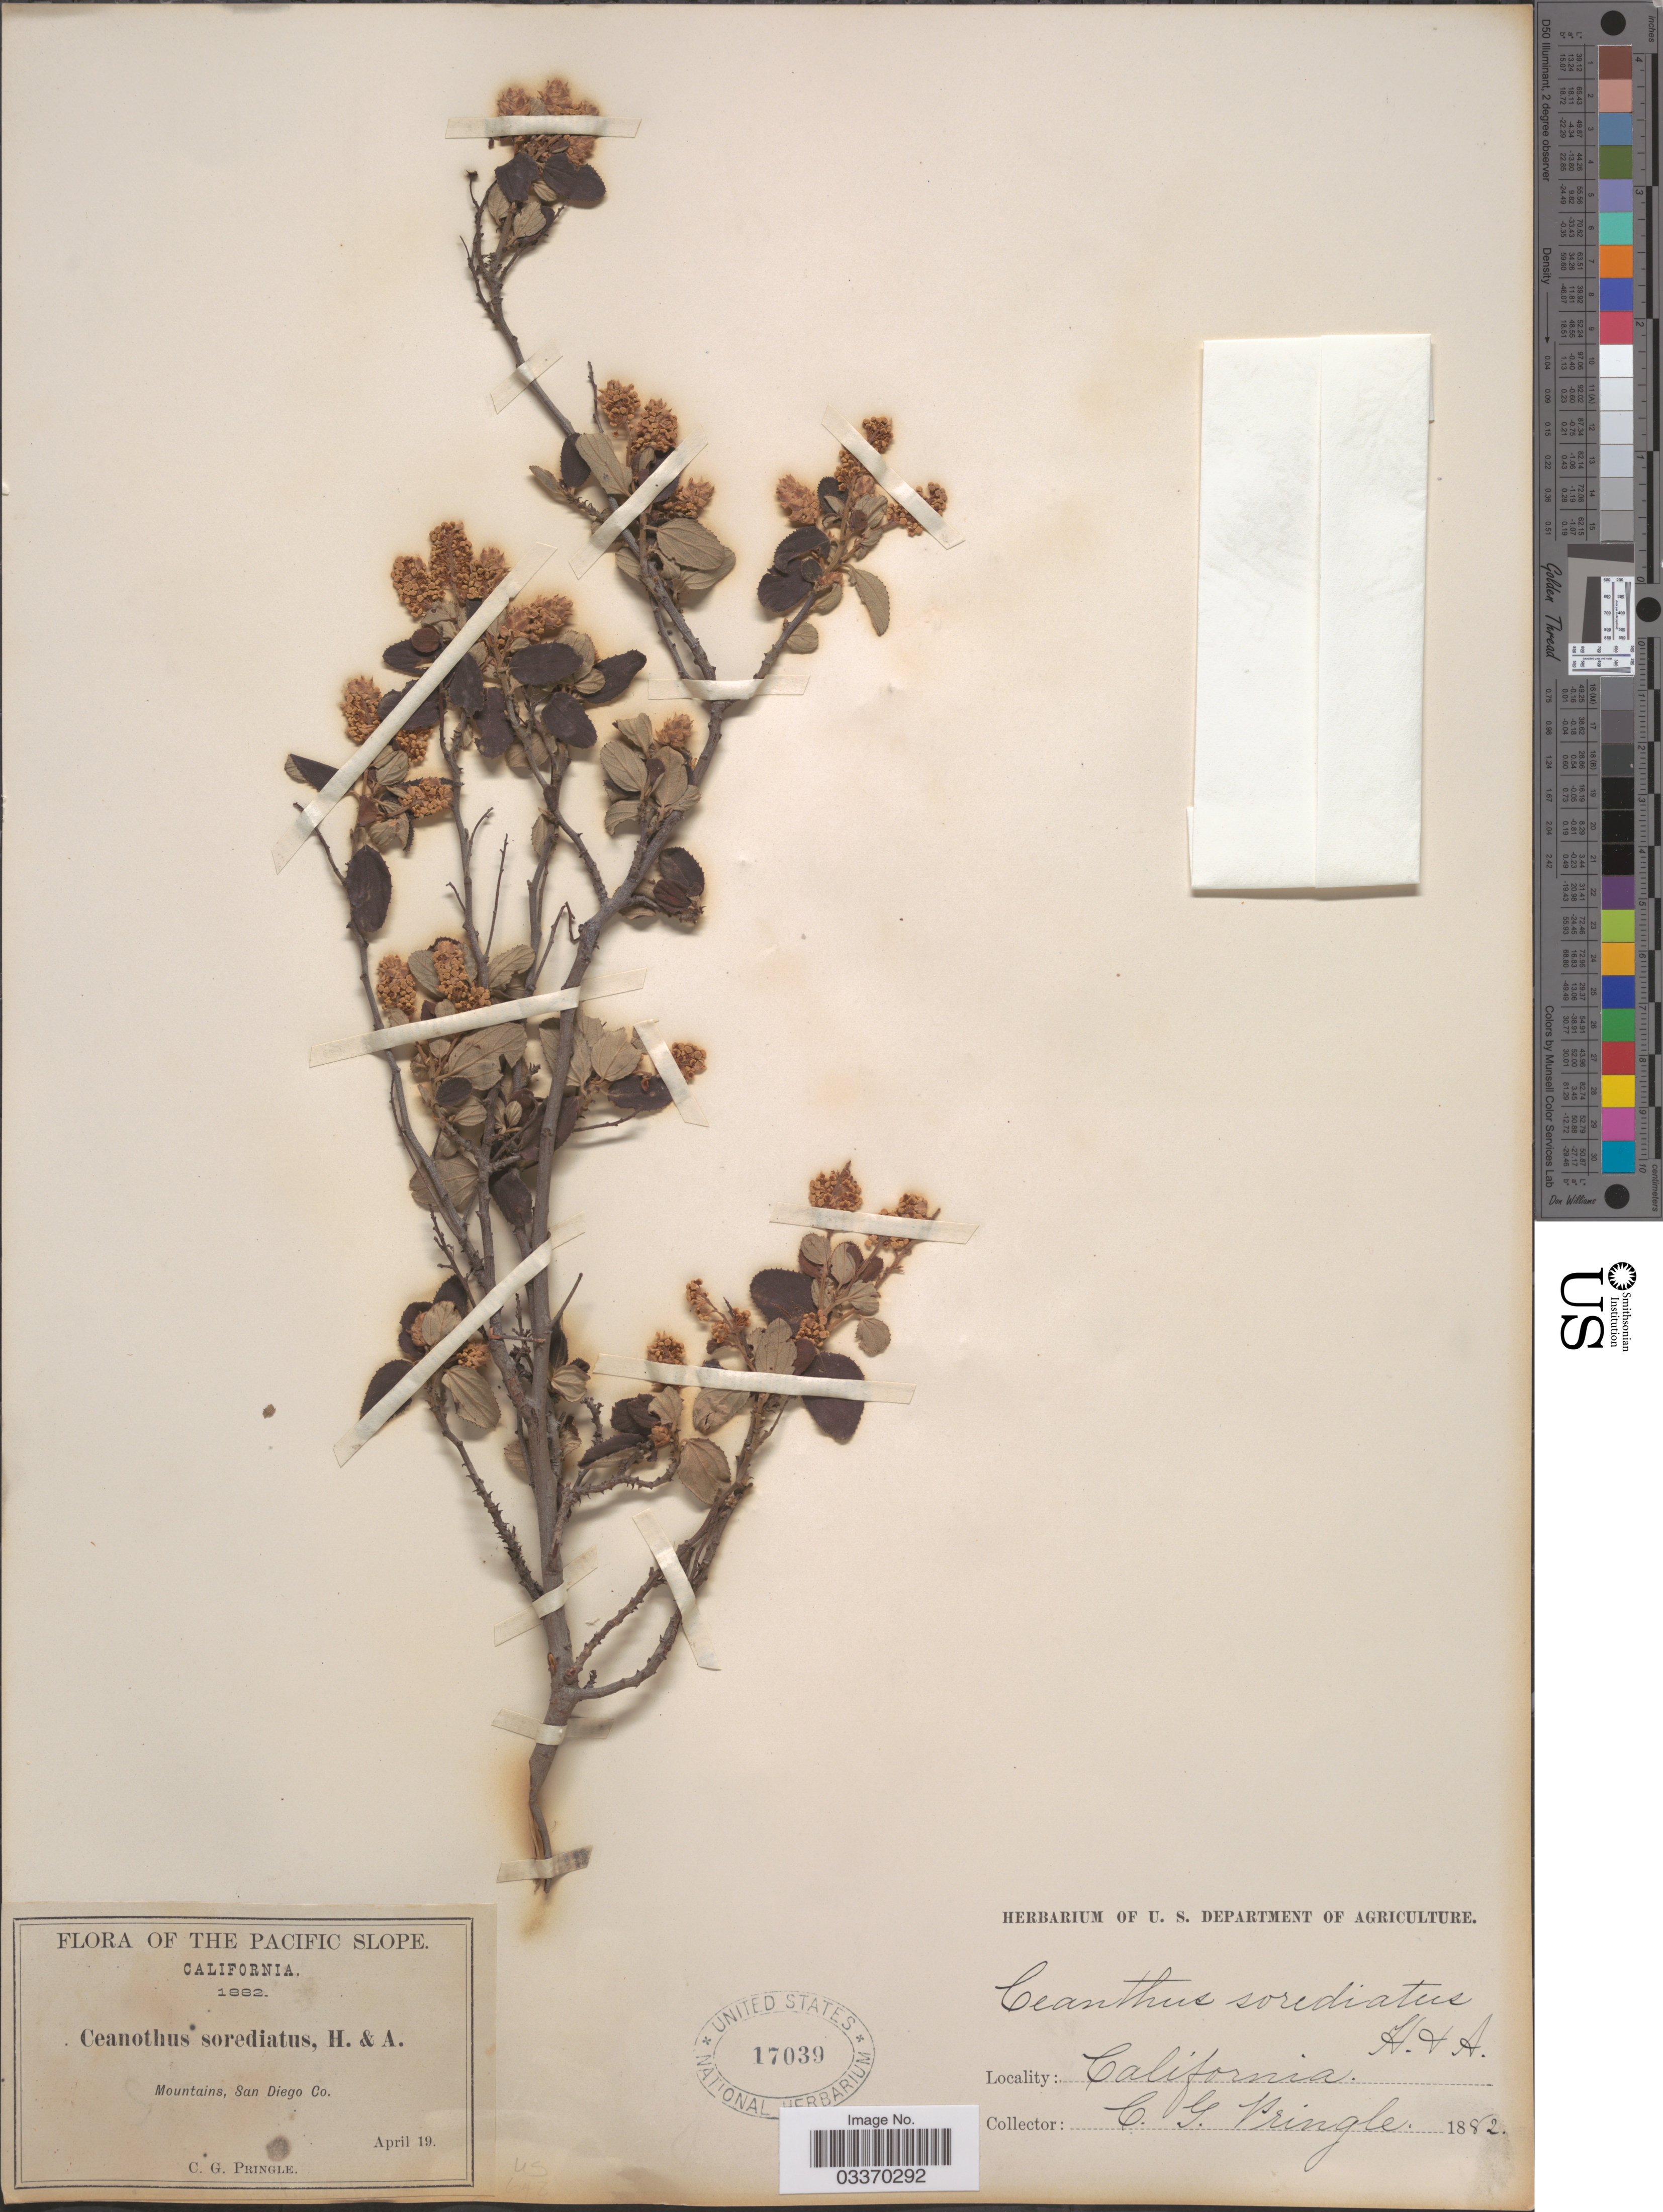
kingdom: Plantae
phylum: Tracheophyta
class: Magnoliopsida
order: Rosales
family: Rhamnaceae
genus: Ceanothus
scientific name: Ceanothus sorediatus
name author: Hook. & Arn.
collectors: C. G. Pringle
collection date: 1882-04-19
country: United States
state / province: California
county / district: San Diego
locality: The Pacific Slope, Mountains, San Diego Co.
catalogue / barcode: US 17039